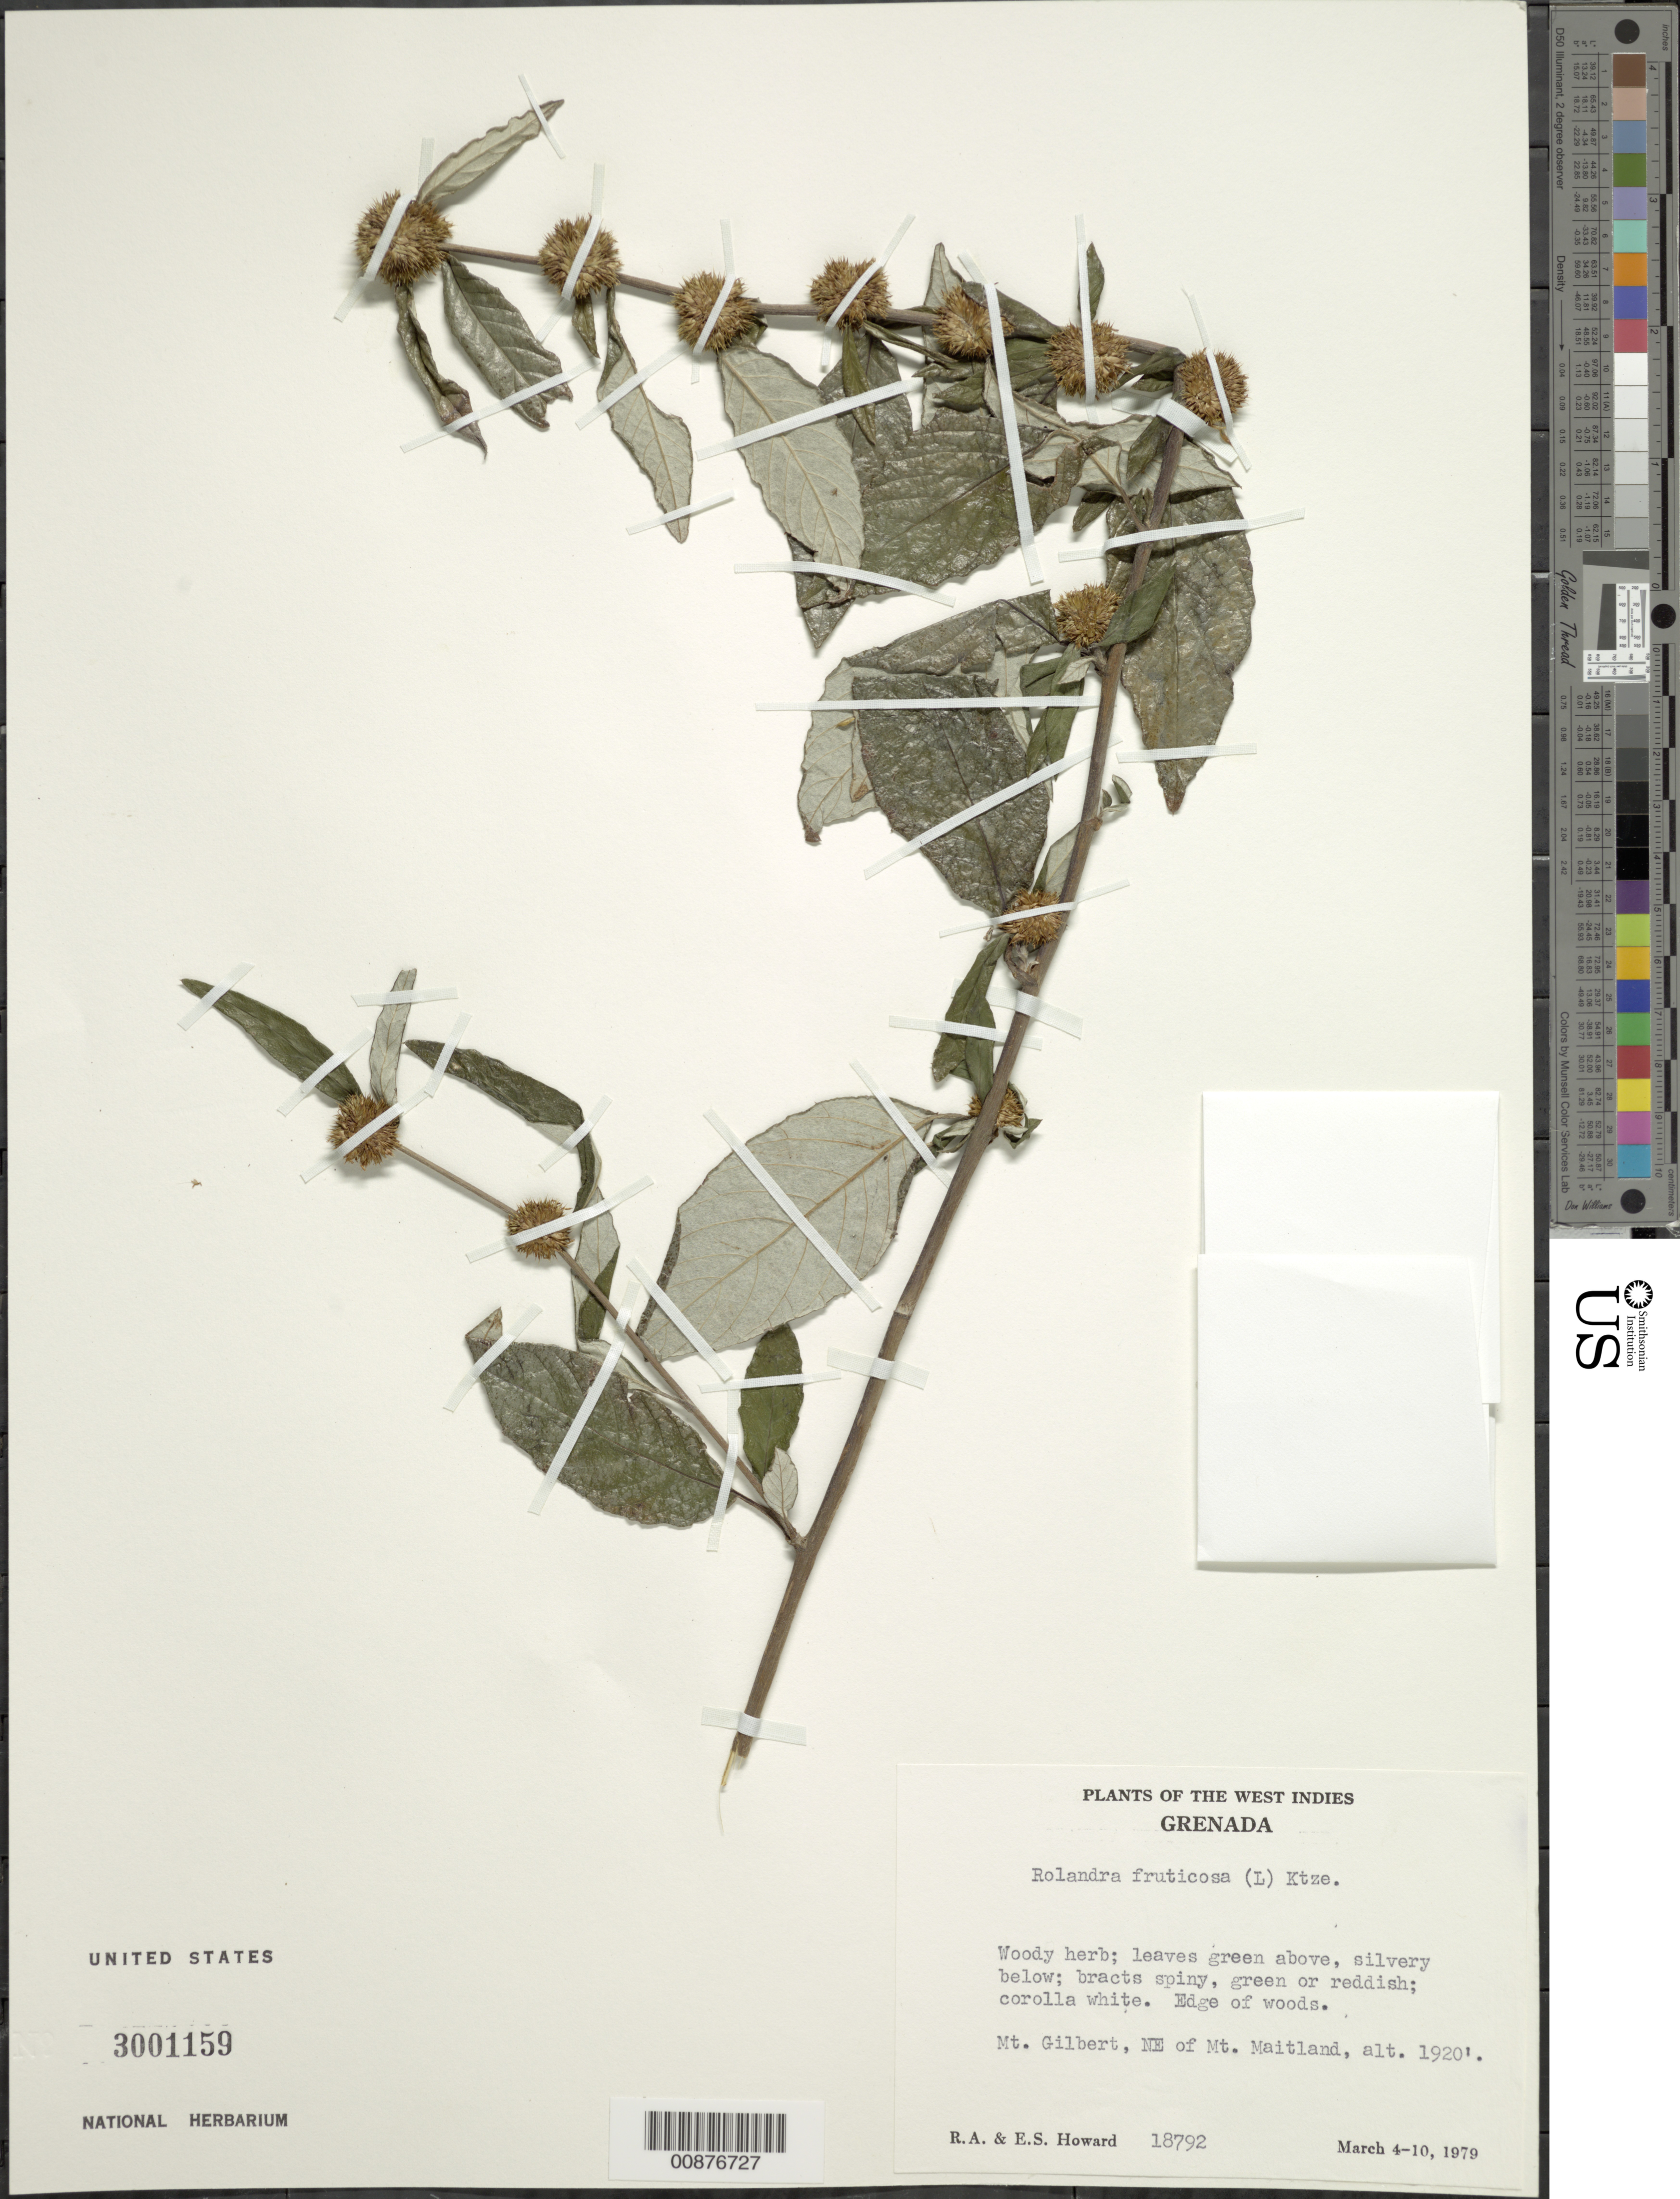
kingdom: Plantae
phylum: Tracheophyta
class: Magnoliopsida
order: Asterales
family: Asteraceae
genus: Rolandra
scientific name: Rolandra fruticosa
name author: (L.) Kuntze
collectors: R. A. Howard & E. S. Howard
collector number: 18792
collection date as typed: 04 Mar 1979 to 10 Mar 1970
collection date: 1970-03-10/1979-03-04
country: Grenada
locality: Mt. Gilbert, NE of Mt. Maitland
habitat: Edge of woods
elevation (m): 585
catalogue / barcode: US 3001159